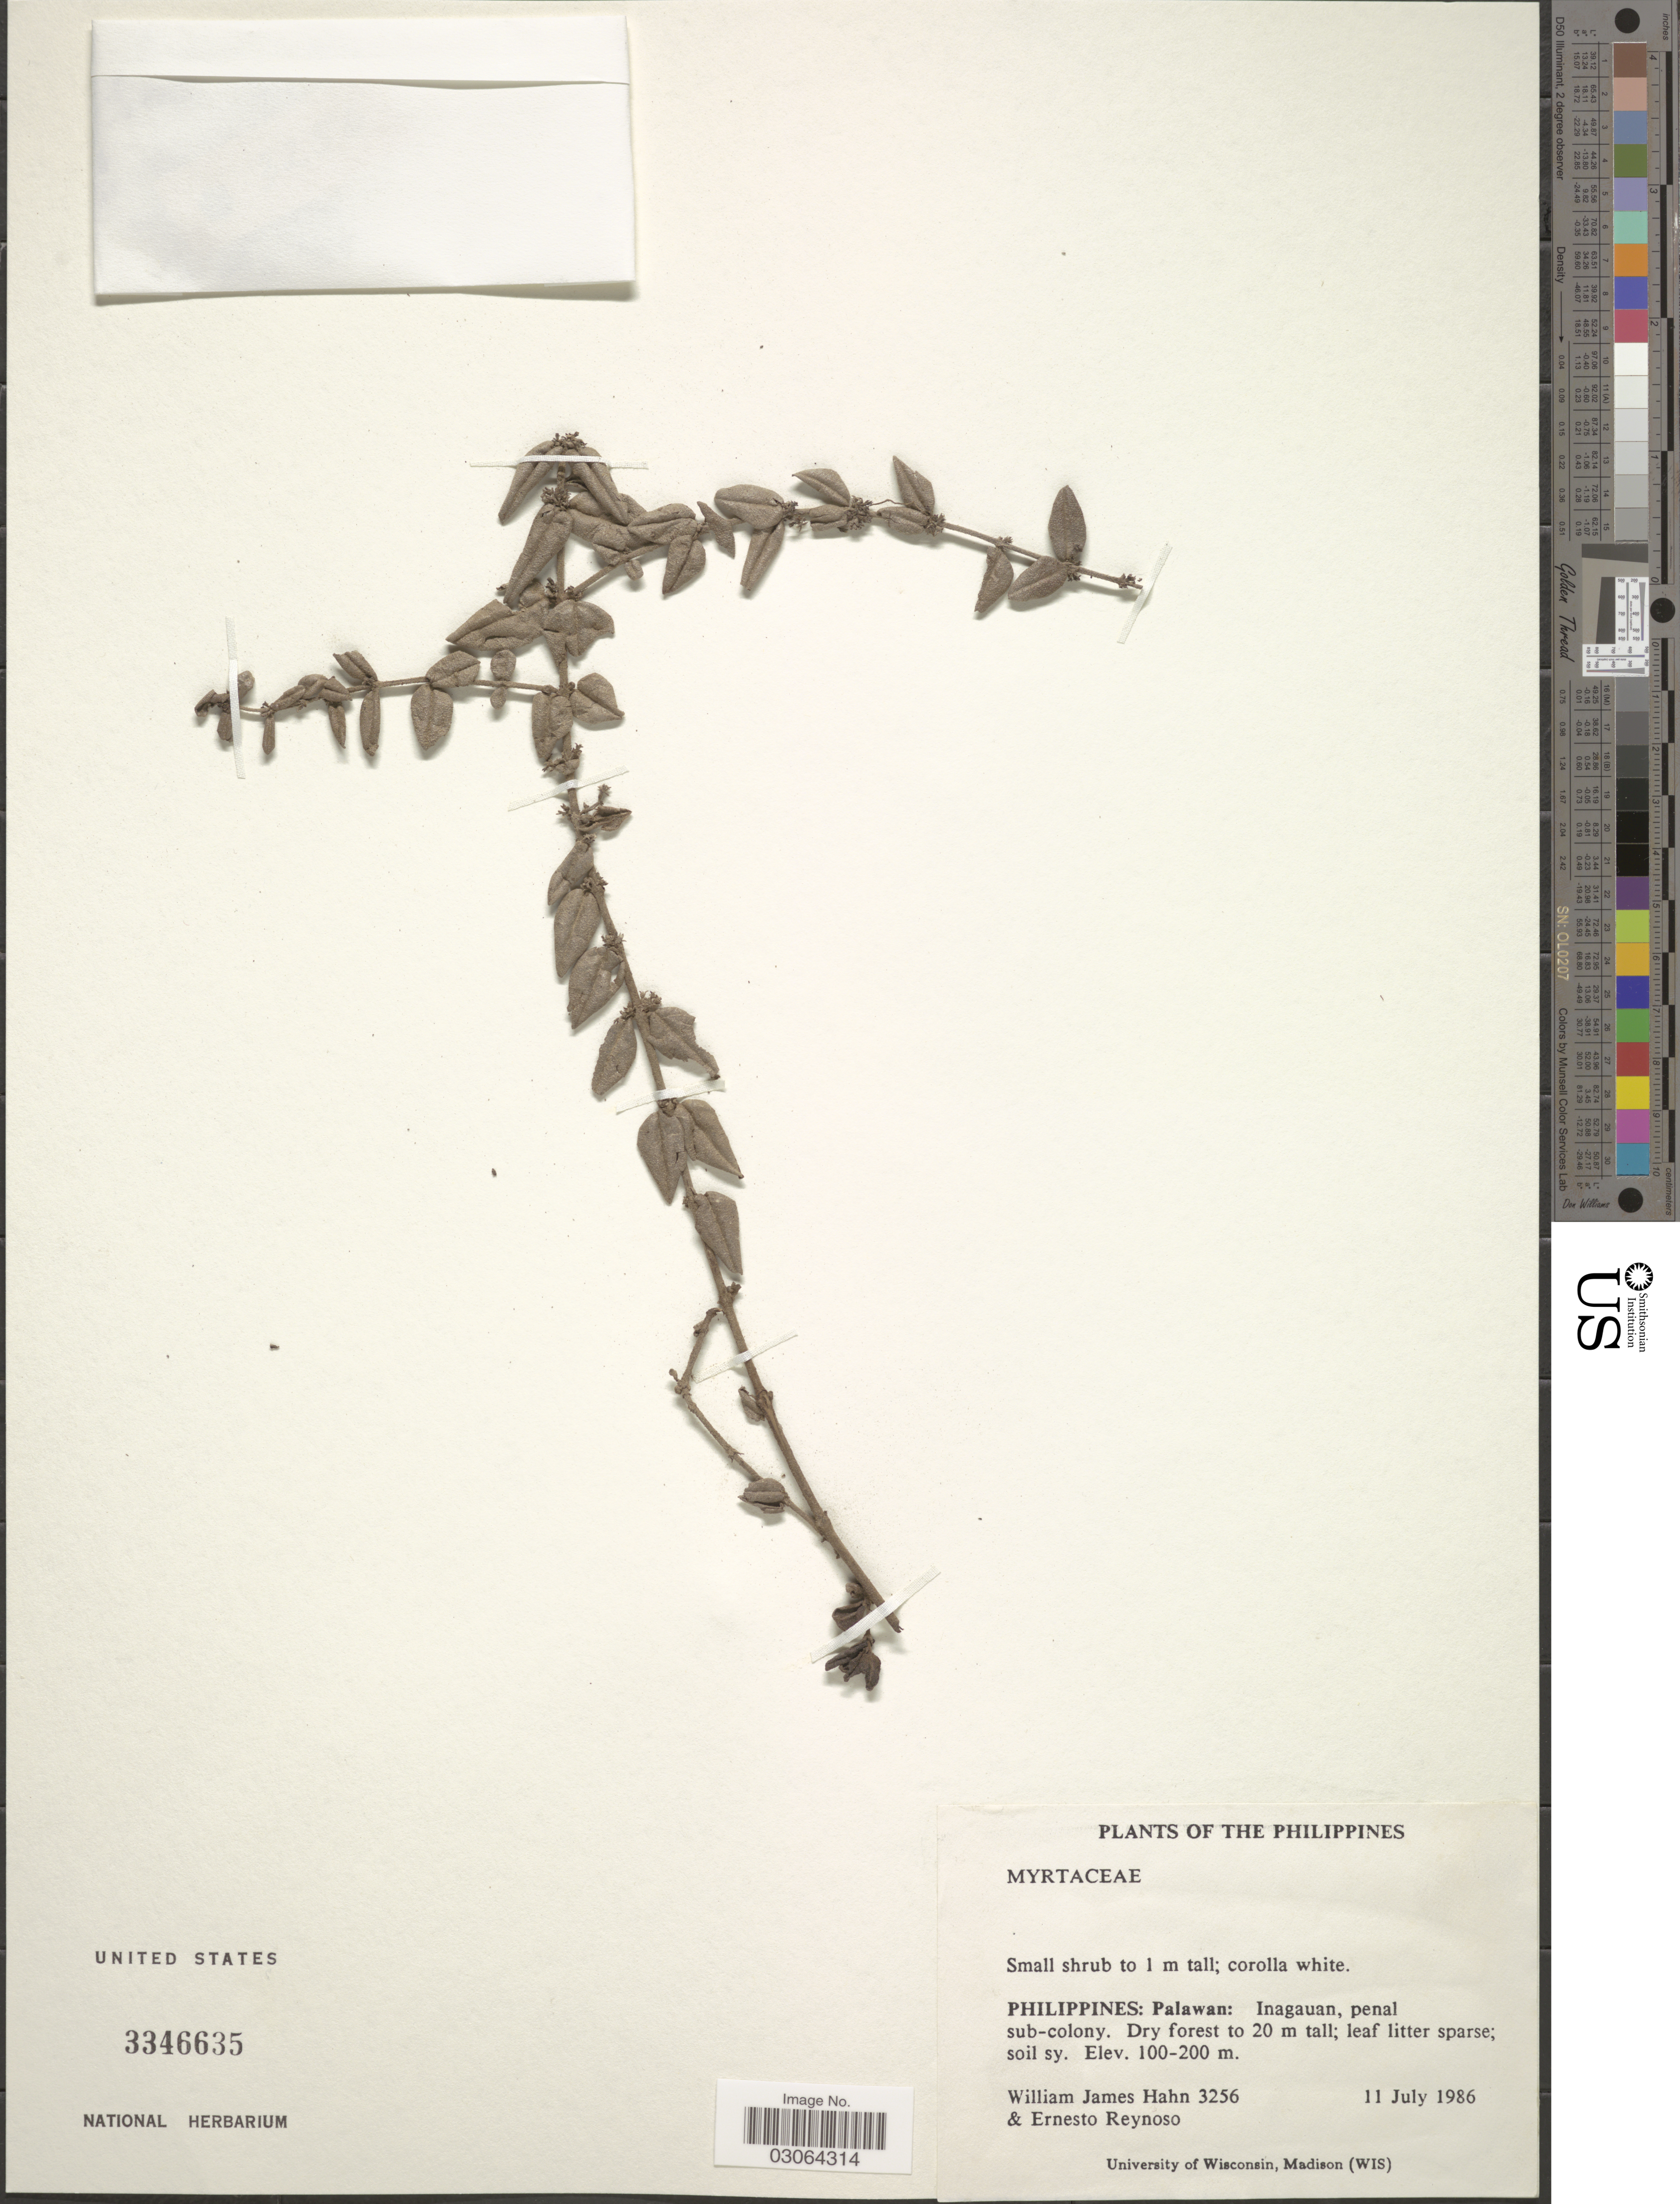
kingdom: Plantae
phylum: Tracheophyta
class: Magnoliopsida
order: Myrtales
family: Myrtaceae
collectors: W. J. Hahn & E. Reynoso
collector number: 3256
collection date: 1986-07-11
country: Philippines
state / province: Mimaropa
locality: Palawan: Inagauan.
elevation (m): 100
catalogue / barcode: US 3346635